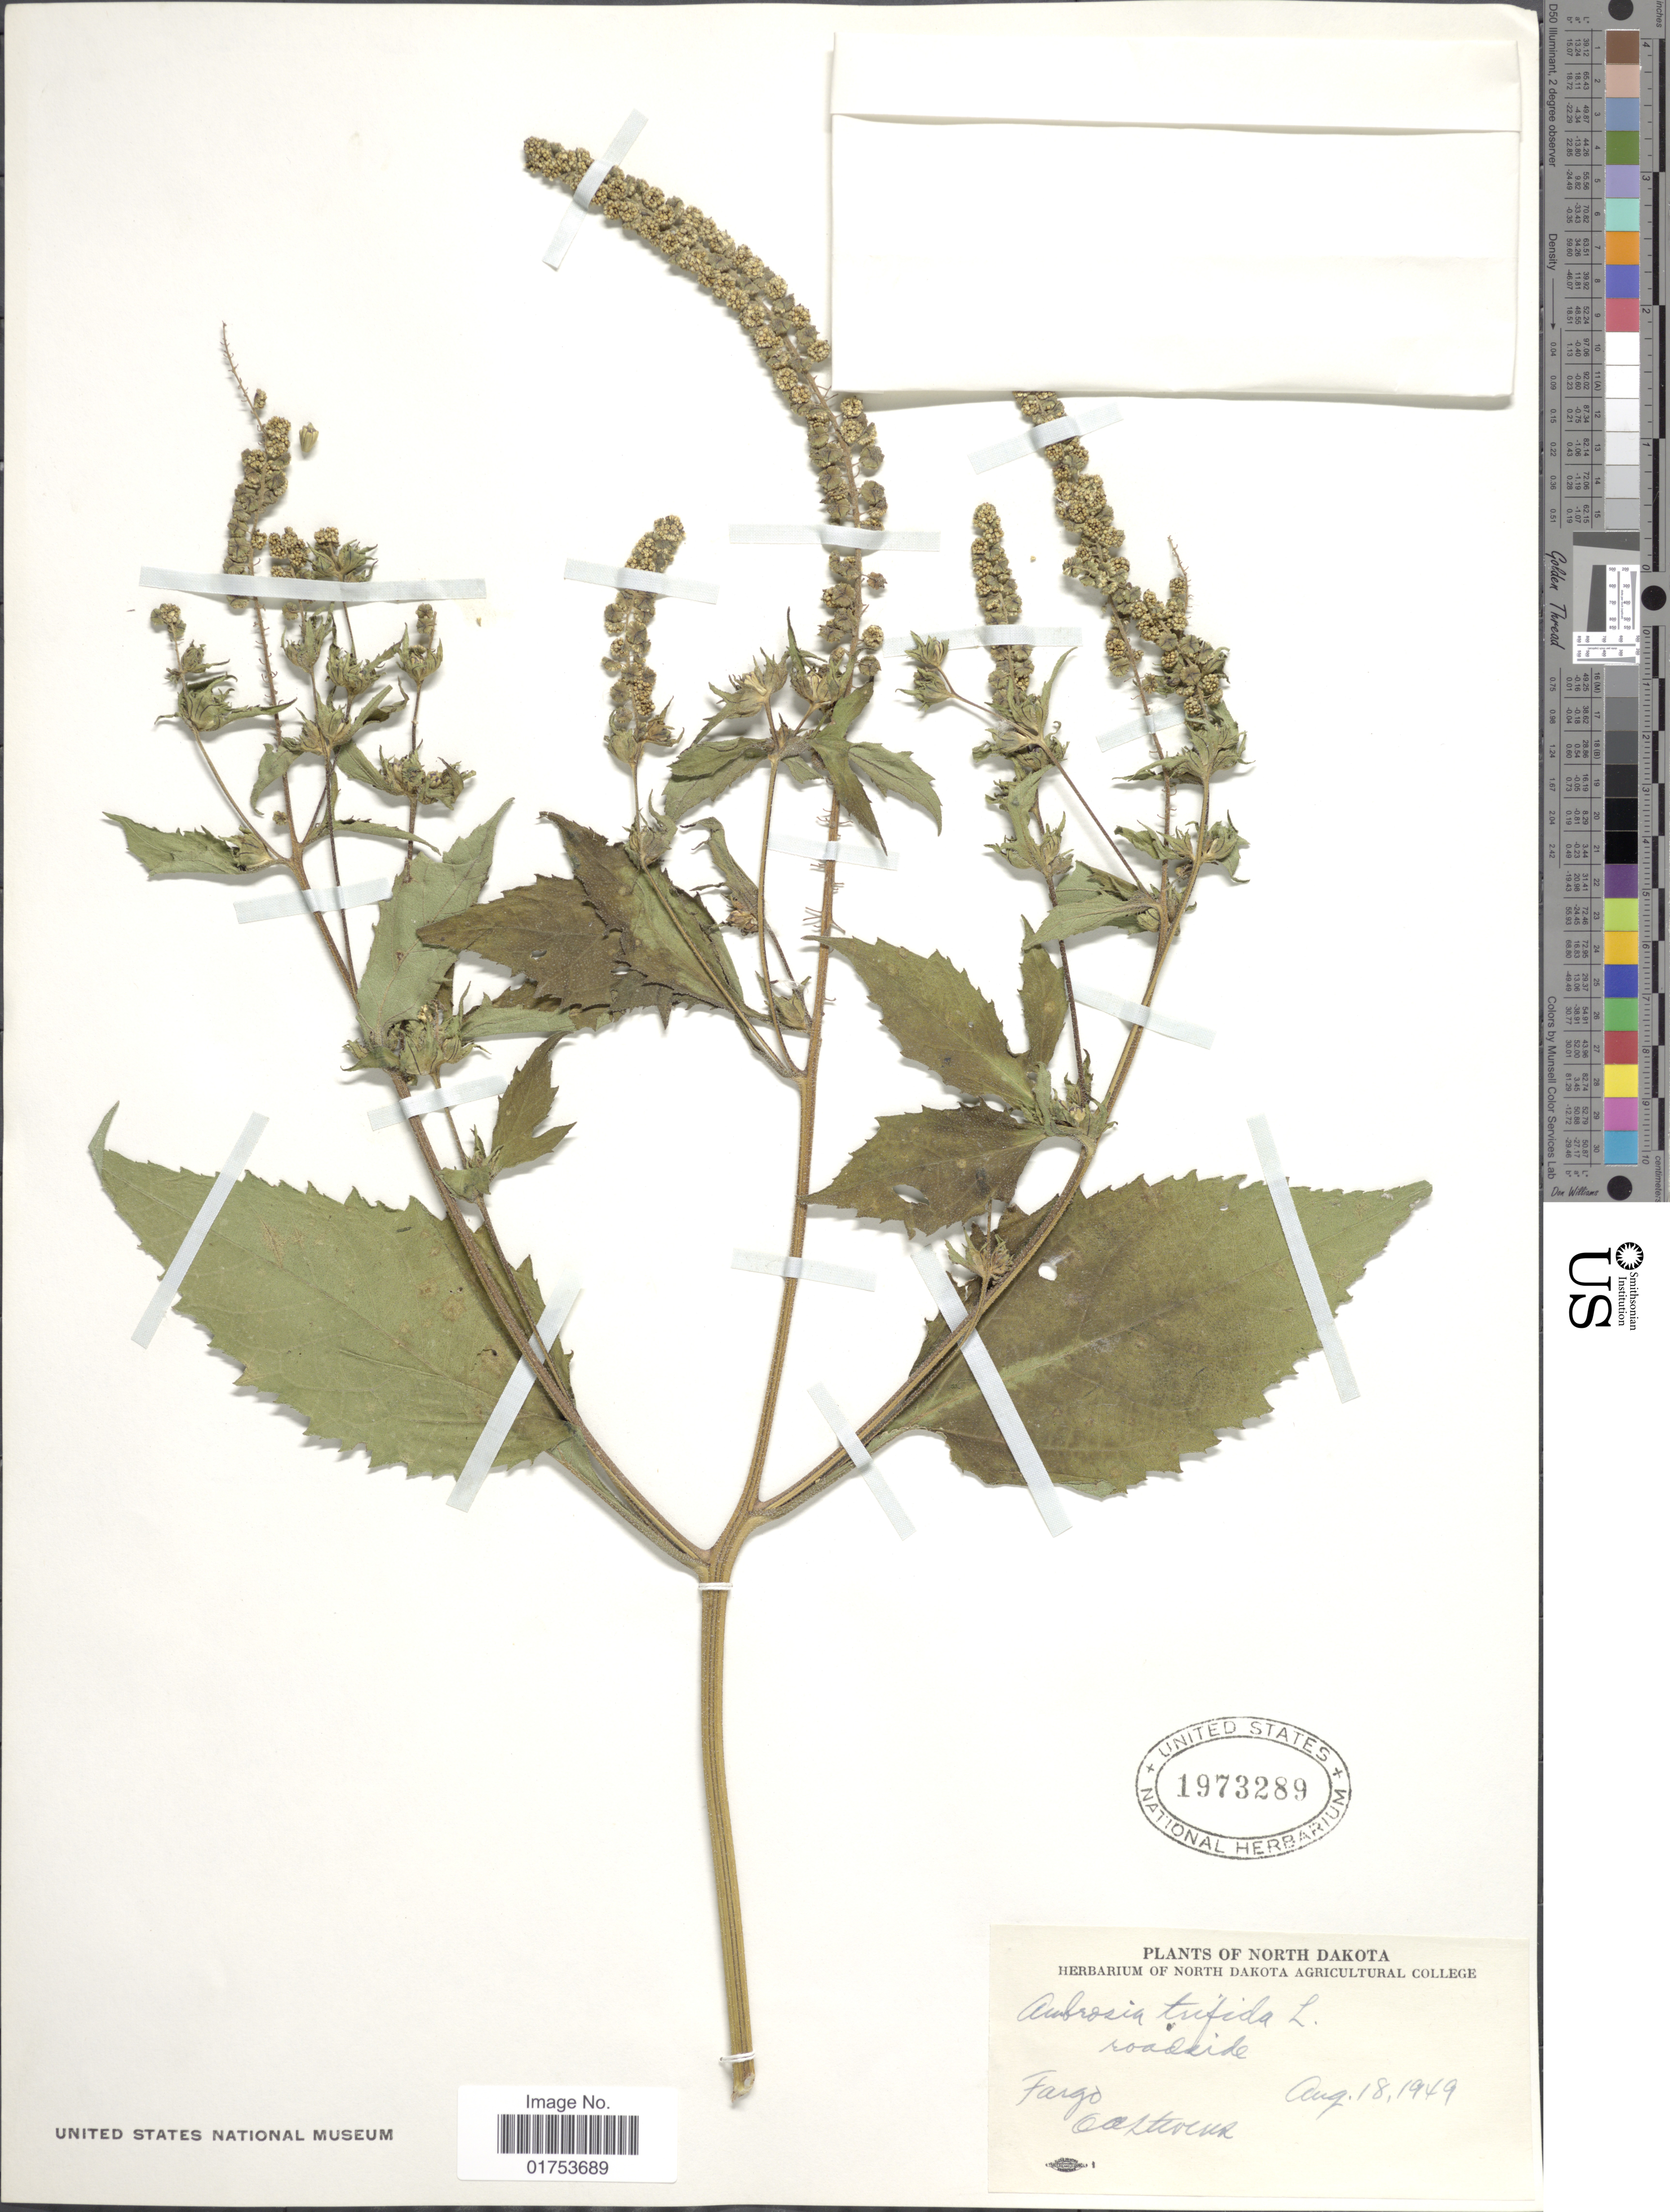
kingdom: Plantae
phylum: Tracheophyta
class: Magnoliopsida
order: Asterales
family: Asteraceae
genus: Ambrosia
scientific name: Ambrosia trifida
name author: L.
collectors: -. Oastroius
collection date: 1949-08-18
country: United States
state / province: North Dakota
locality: Fargo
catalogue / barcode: US 1973289